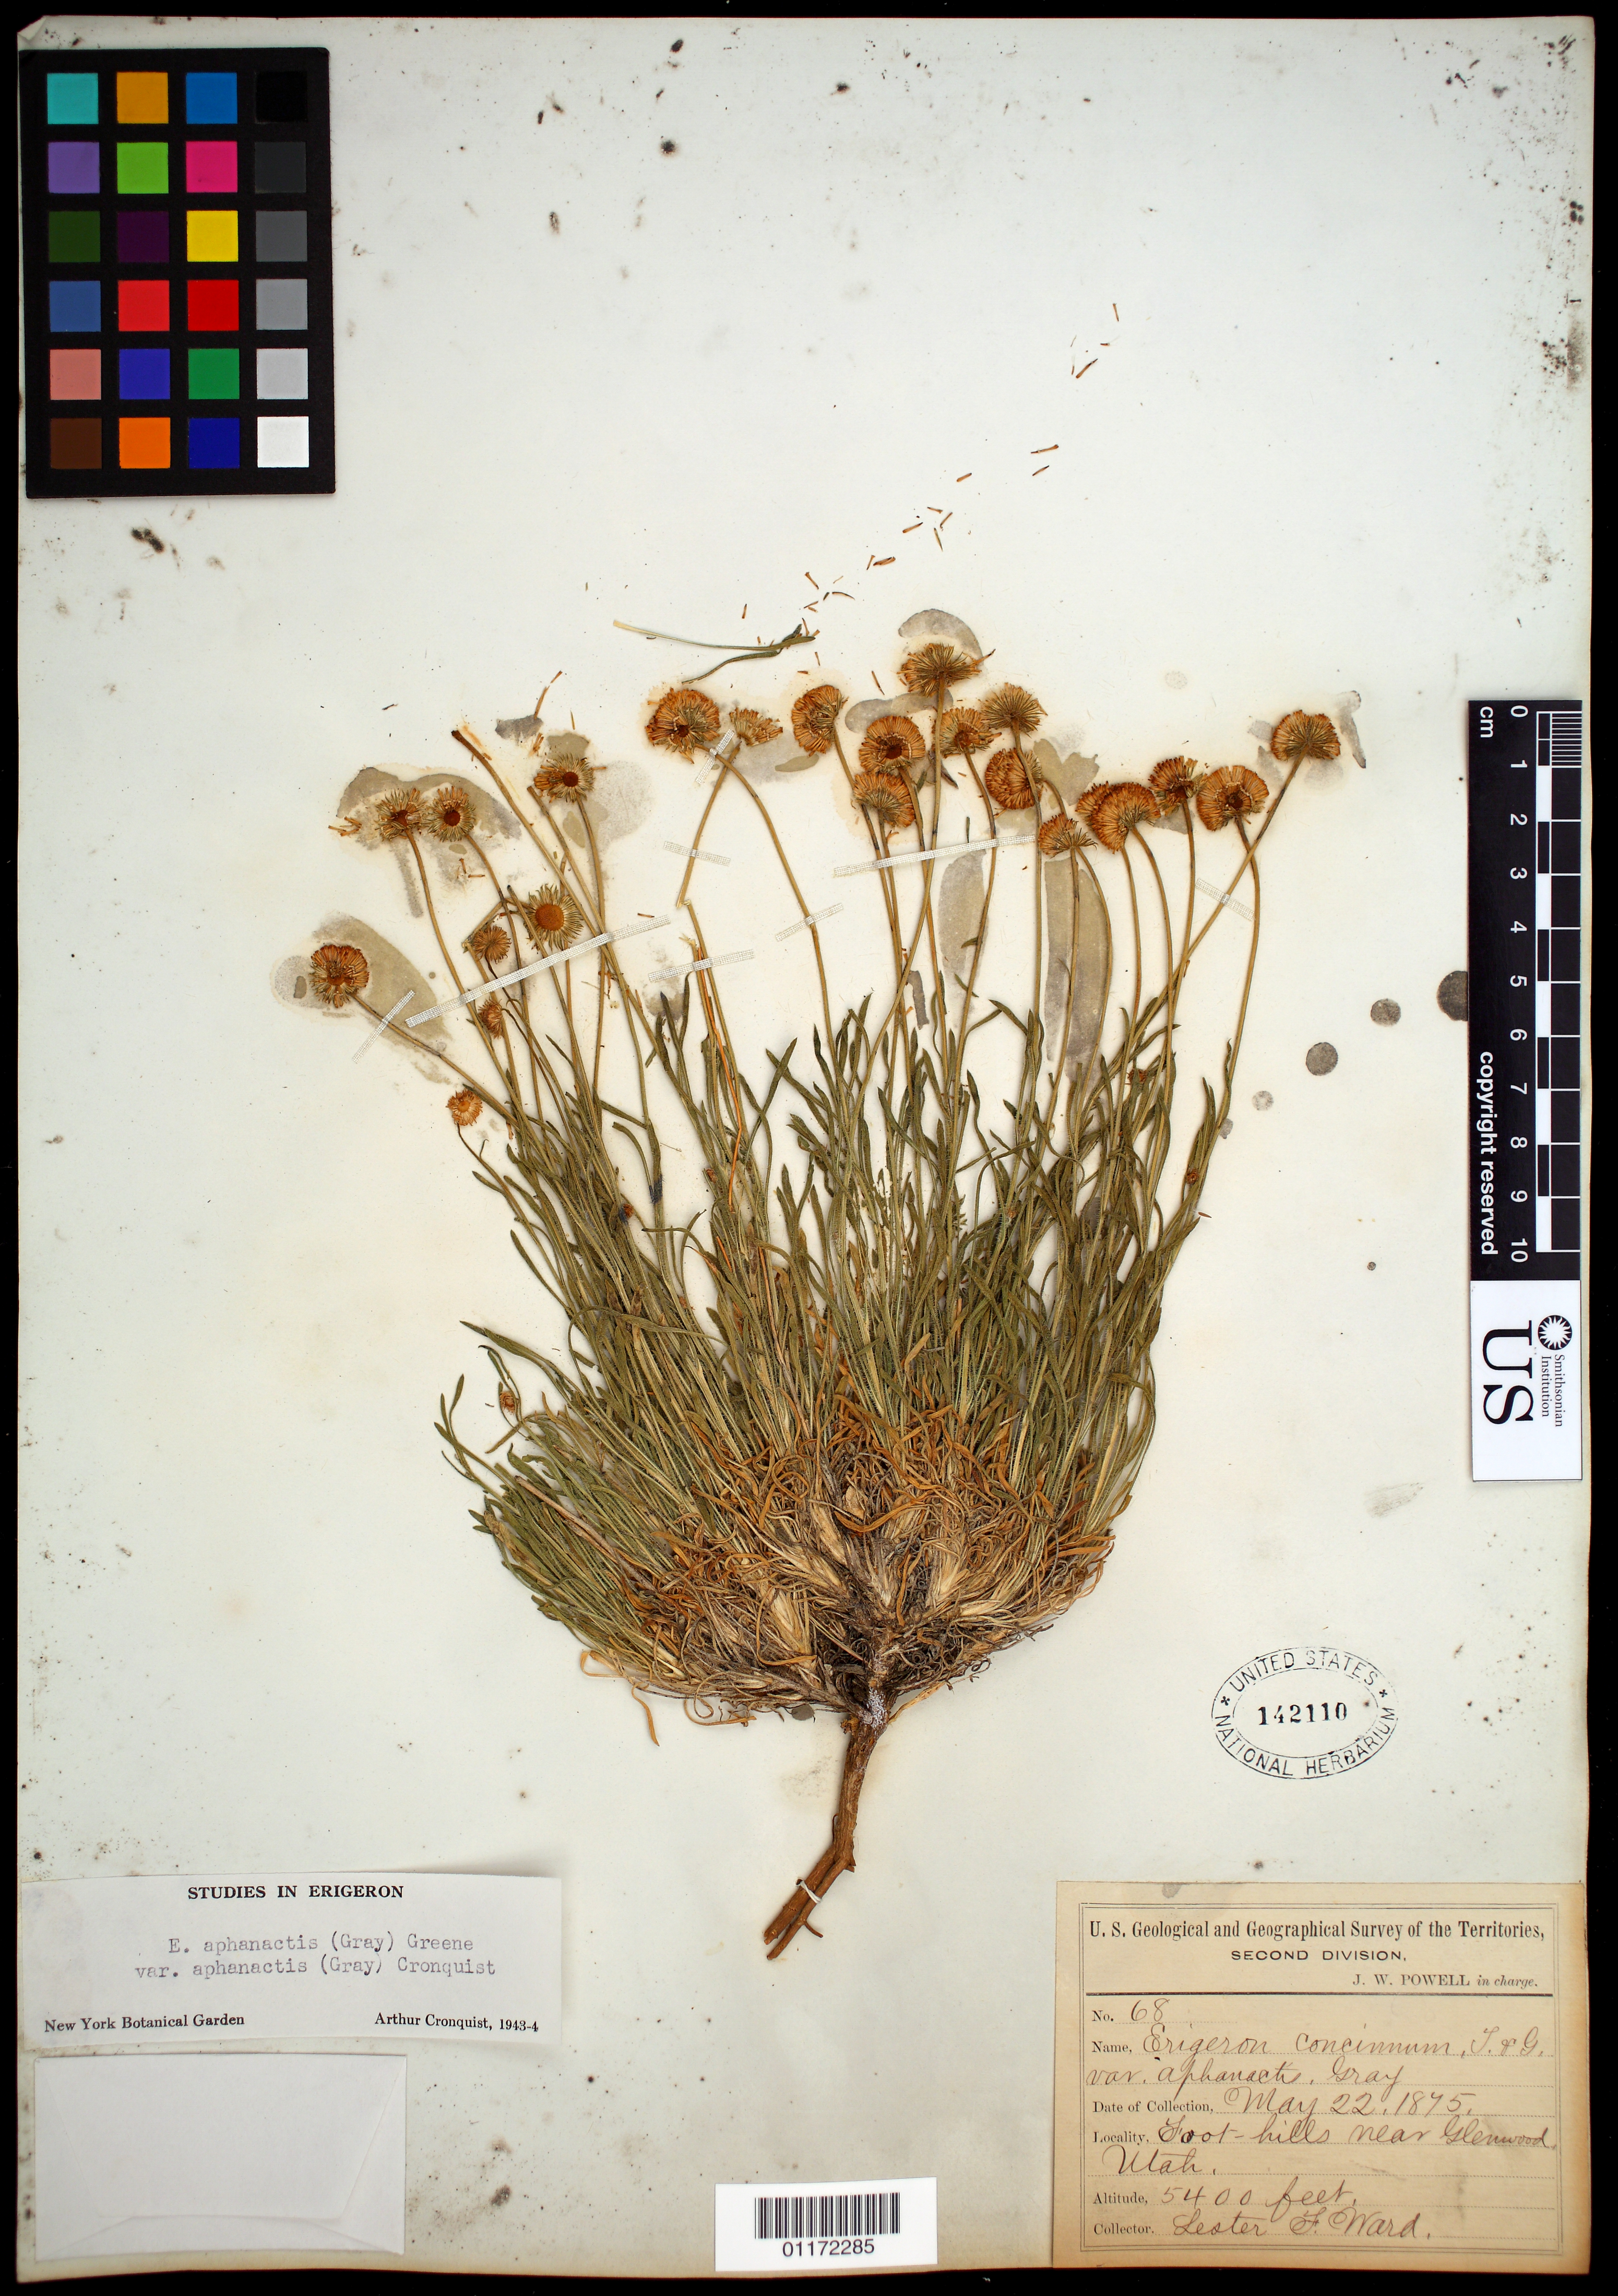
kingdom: Plantae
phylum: Tracheophyta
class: Magnoliopsida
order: Asterales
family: Asteraceae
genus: Erigeron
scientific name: Erigeron aphanactis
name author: (A. Gray) Greene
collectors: L. F. Ward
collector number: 68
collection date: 1875-05-22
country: United States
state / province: Utah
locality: Foot hills near Glenwood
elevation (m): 1646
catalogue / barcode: US 142110